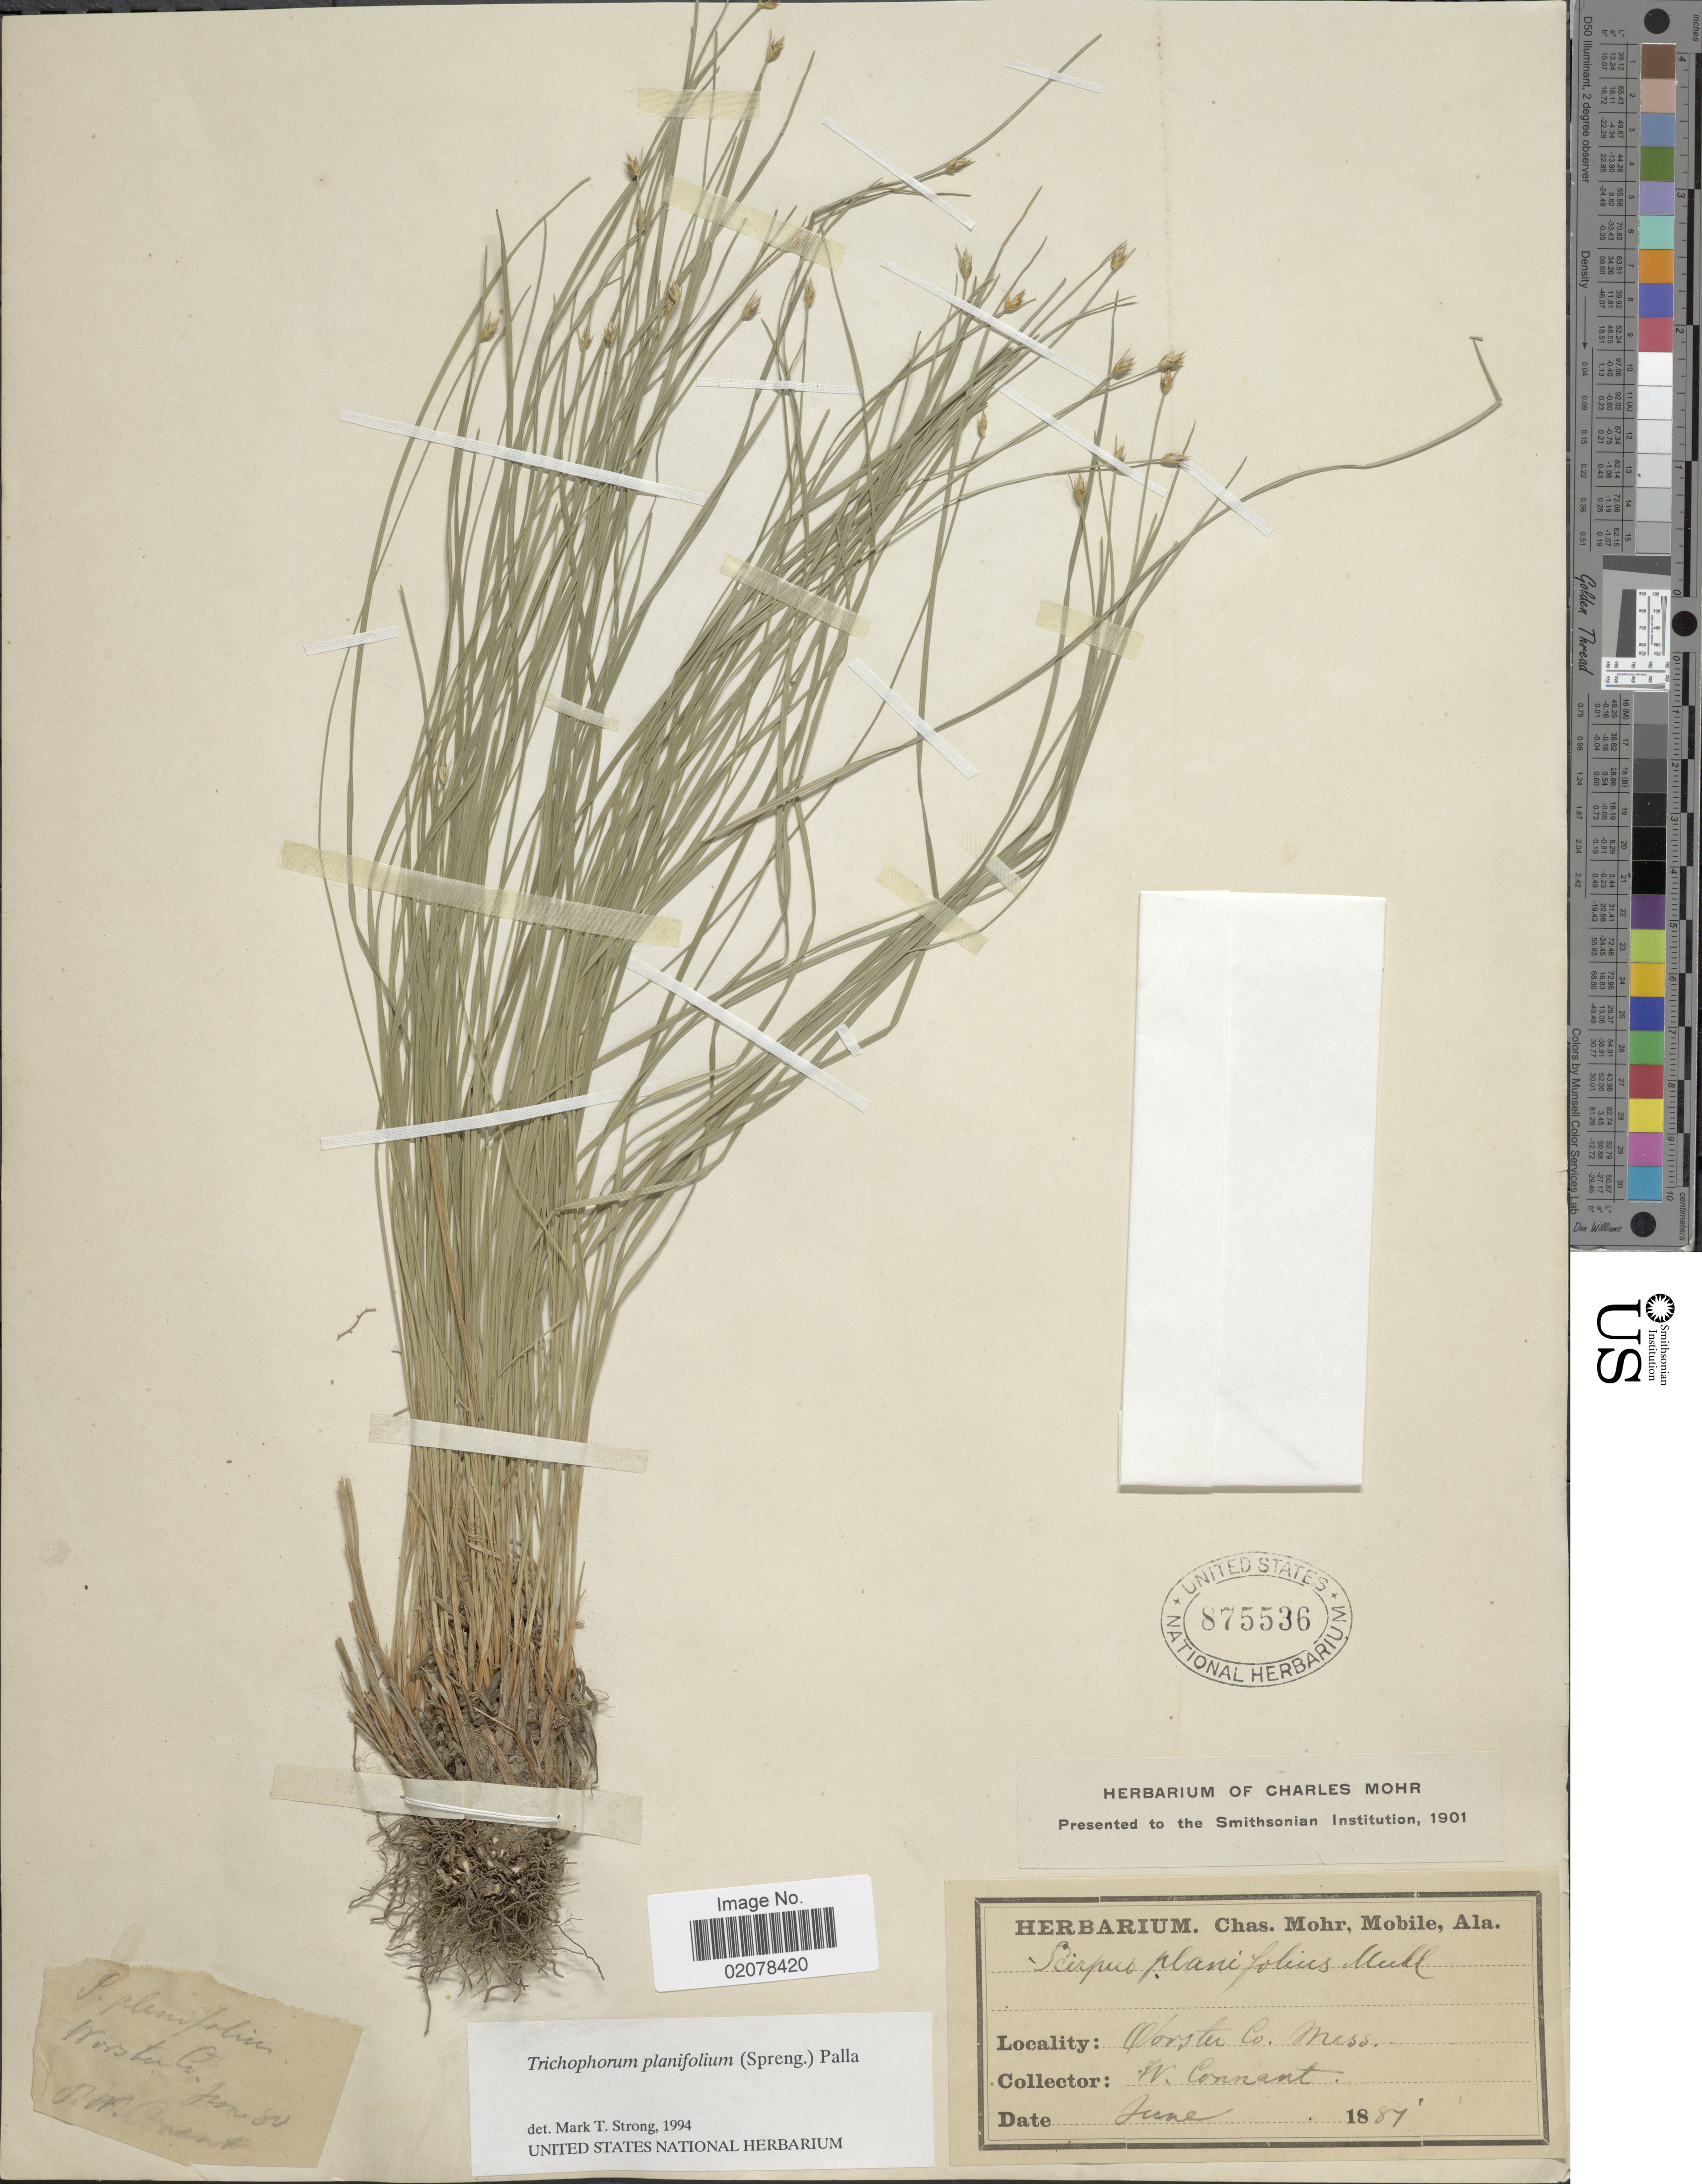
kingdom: Plantae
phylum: Tracheophyta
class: Liliopsida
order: Poales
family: Cyperaceae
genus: Trichophorum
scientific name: Trichophorum planifolium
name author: (Spreng.) Palla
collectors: W. Connant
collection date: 1887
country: United States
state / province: Massachusetts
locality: Worster8 Co.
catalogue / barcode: US 875536